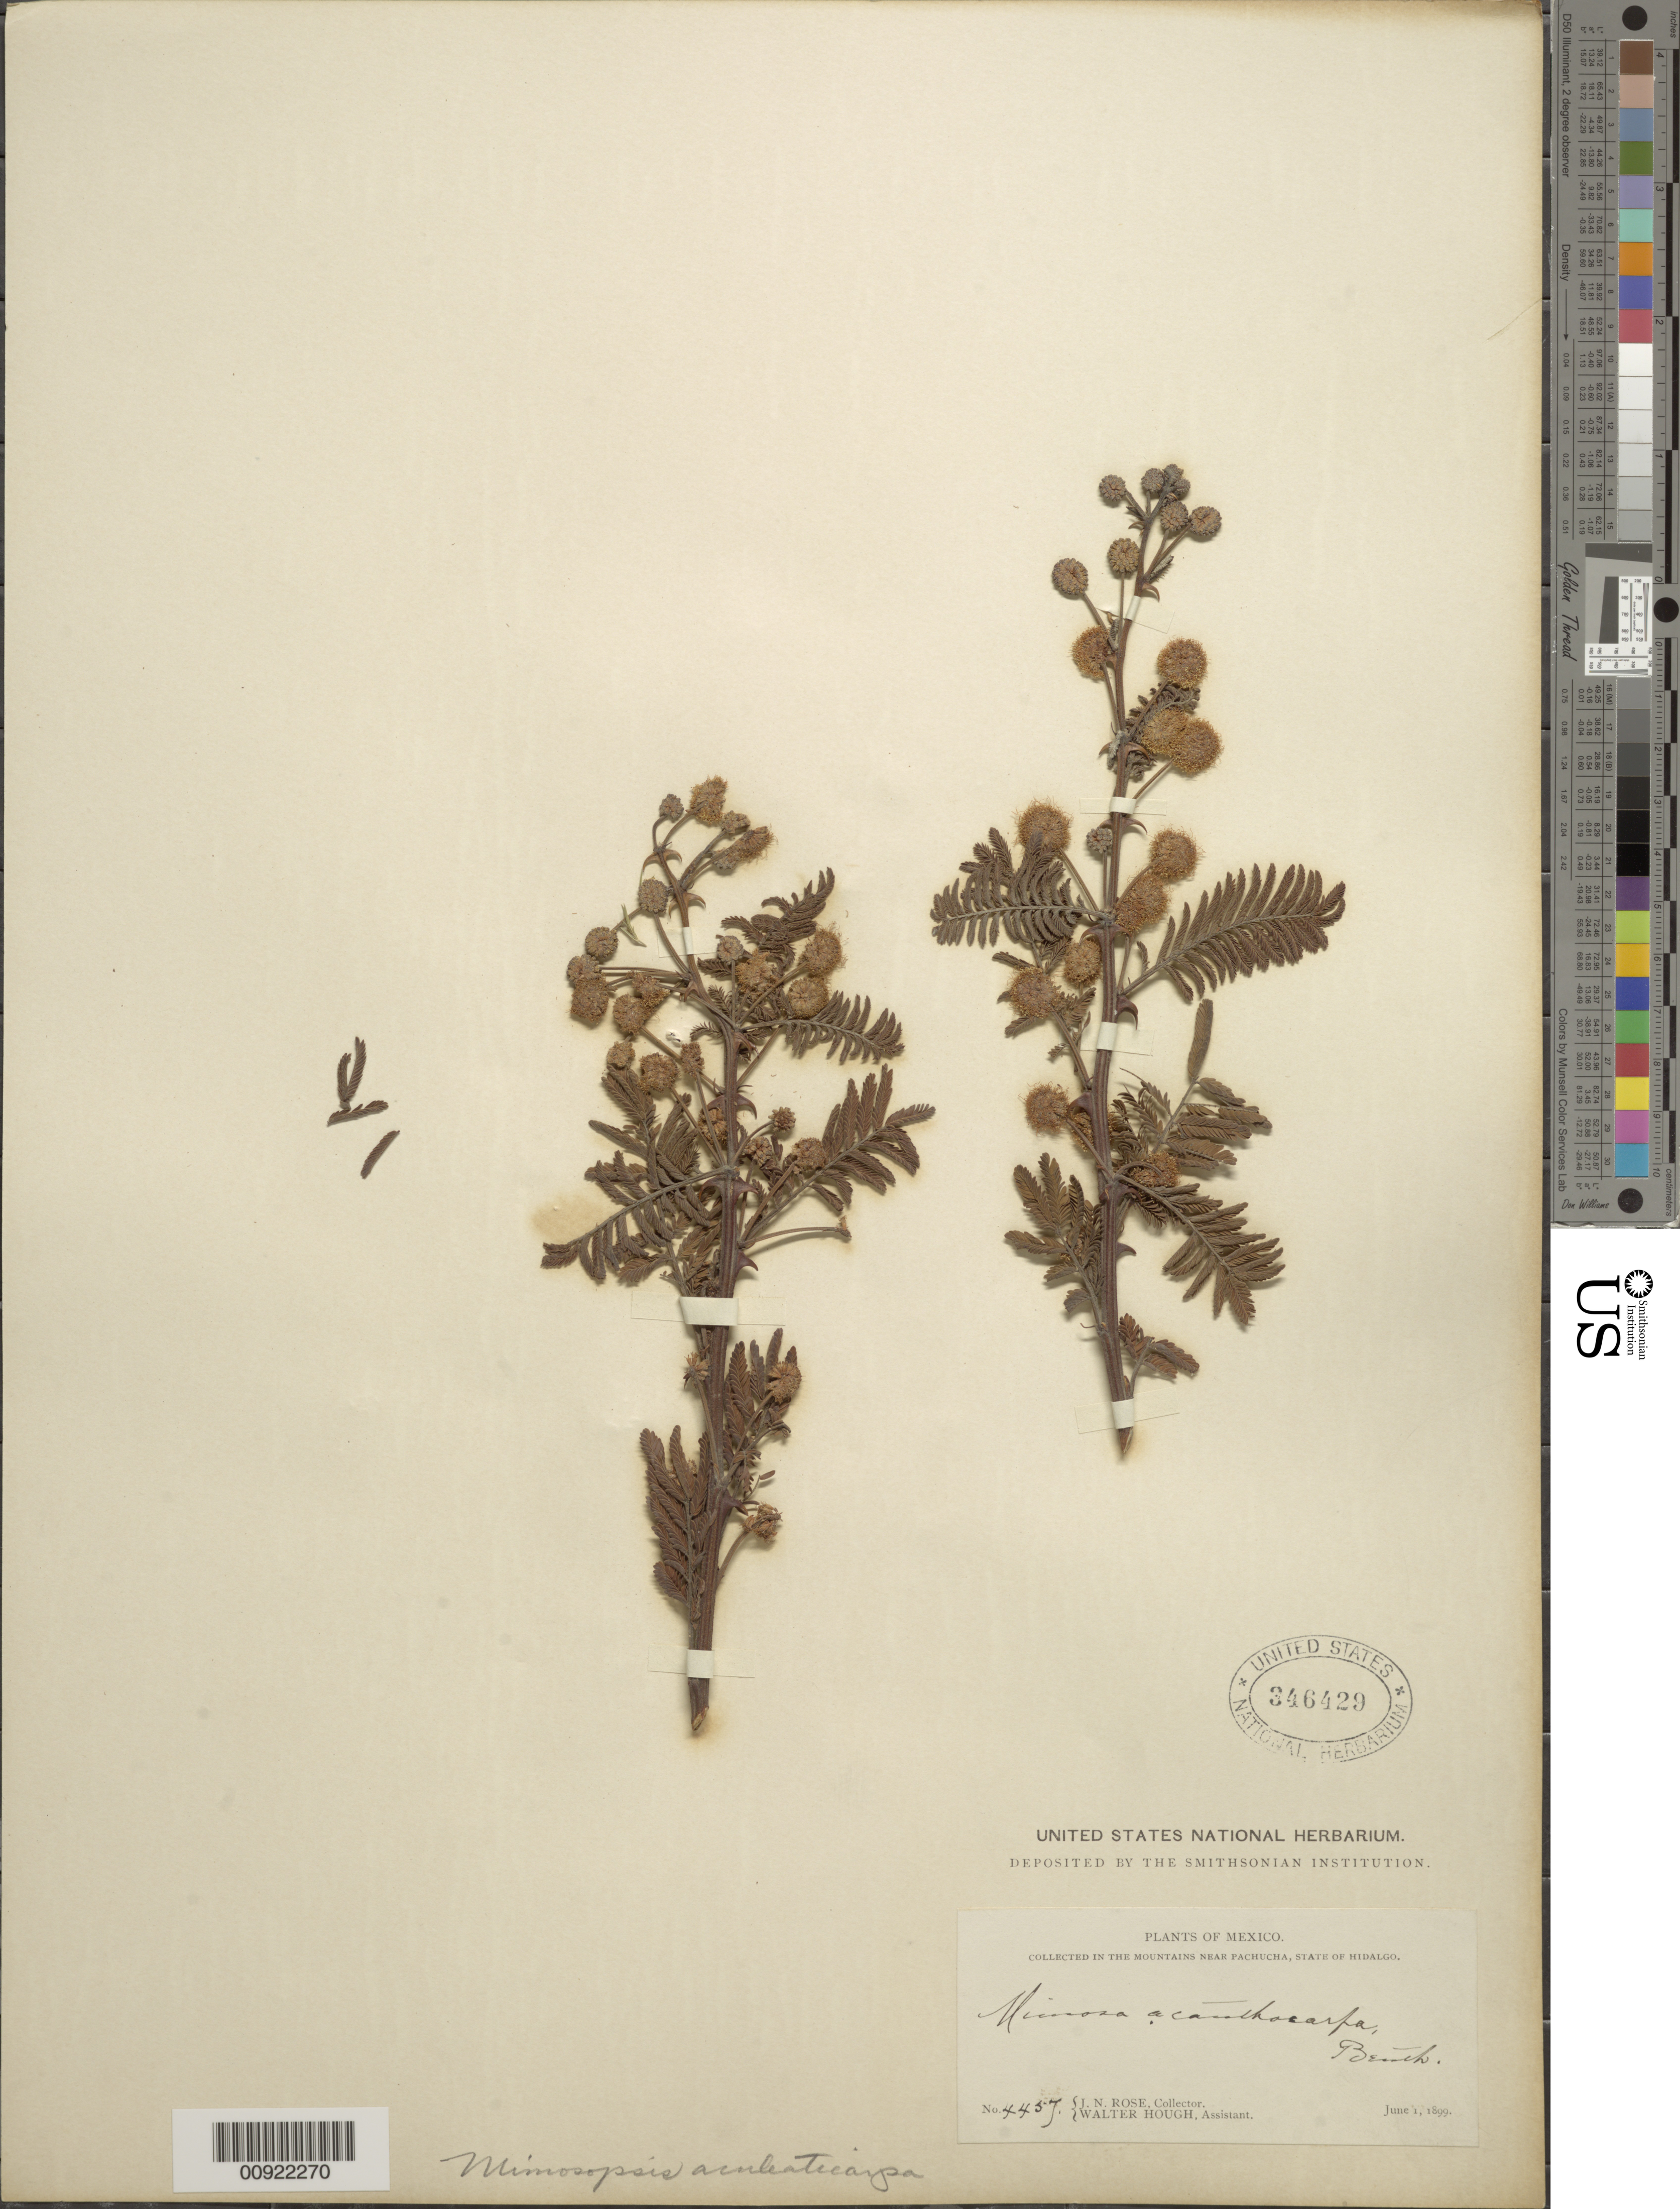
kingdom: Plantae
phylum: Tracheophyta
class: Magnoliopsida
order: Fabales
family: Fabaceae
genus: Mimosa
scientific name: Mimosa aculeaticarpa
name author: Ortega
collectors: J. N. Rose & W. Hough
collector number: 4457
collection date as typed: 01 Jun 1899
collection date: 1899-06-01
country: Mexico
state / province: Hidalgo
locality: Near Pachuca, State of Hidalgo.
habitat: Mountains.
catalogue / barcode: US 346429